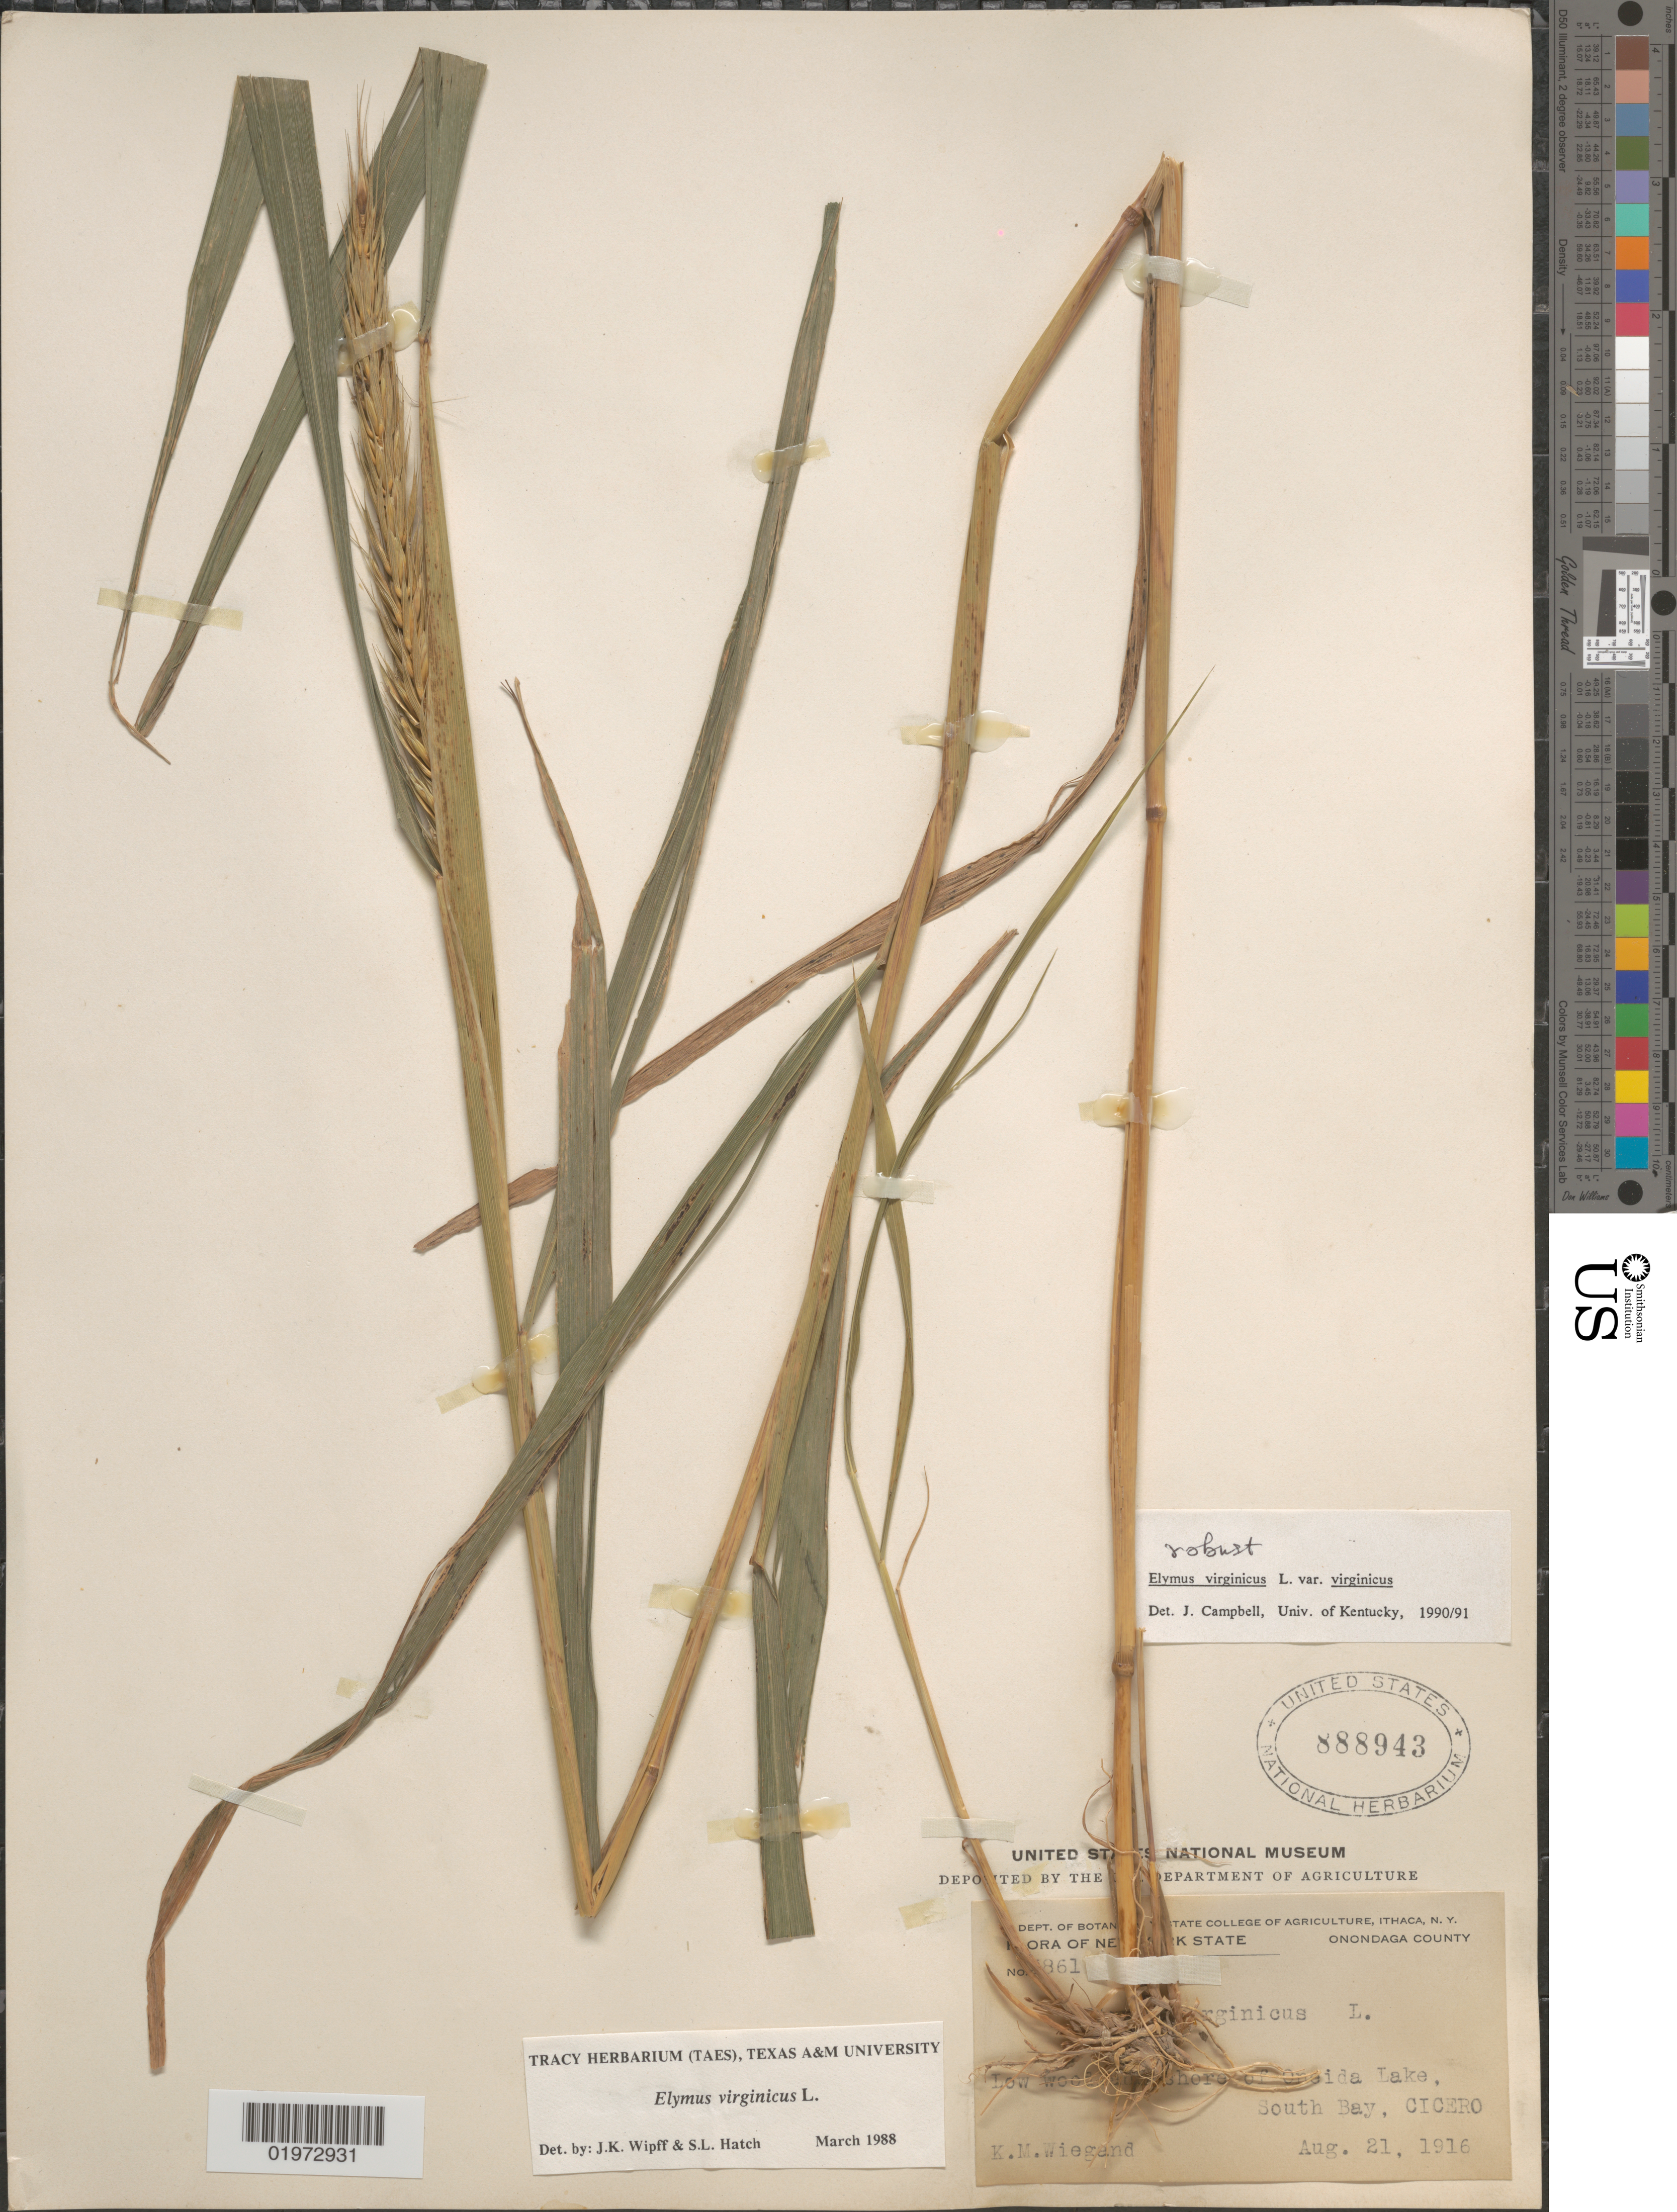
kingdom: Plantae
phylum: Tracheophyta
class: Liliopsida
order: Poales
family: Poaceae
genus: Elymus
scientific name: Elymus virginicus var. halophilus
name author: L.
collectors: K. M. Wiegand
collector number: !861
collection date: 1916-08-21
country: United States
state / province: New York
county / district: Oneida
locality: Onondaga County. Shore of Oneida Lake, South Bay, Cicero.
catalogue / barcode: US 888943